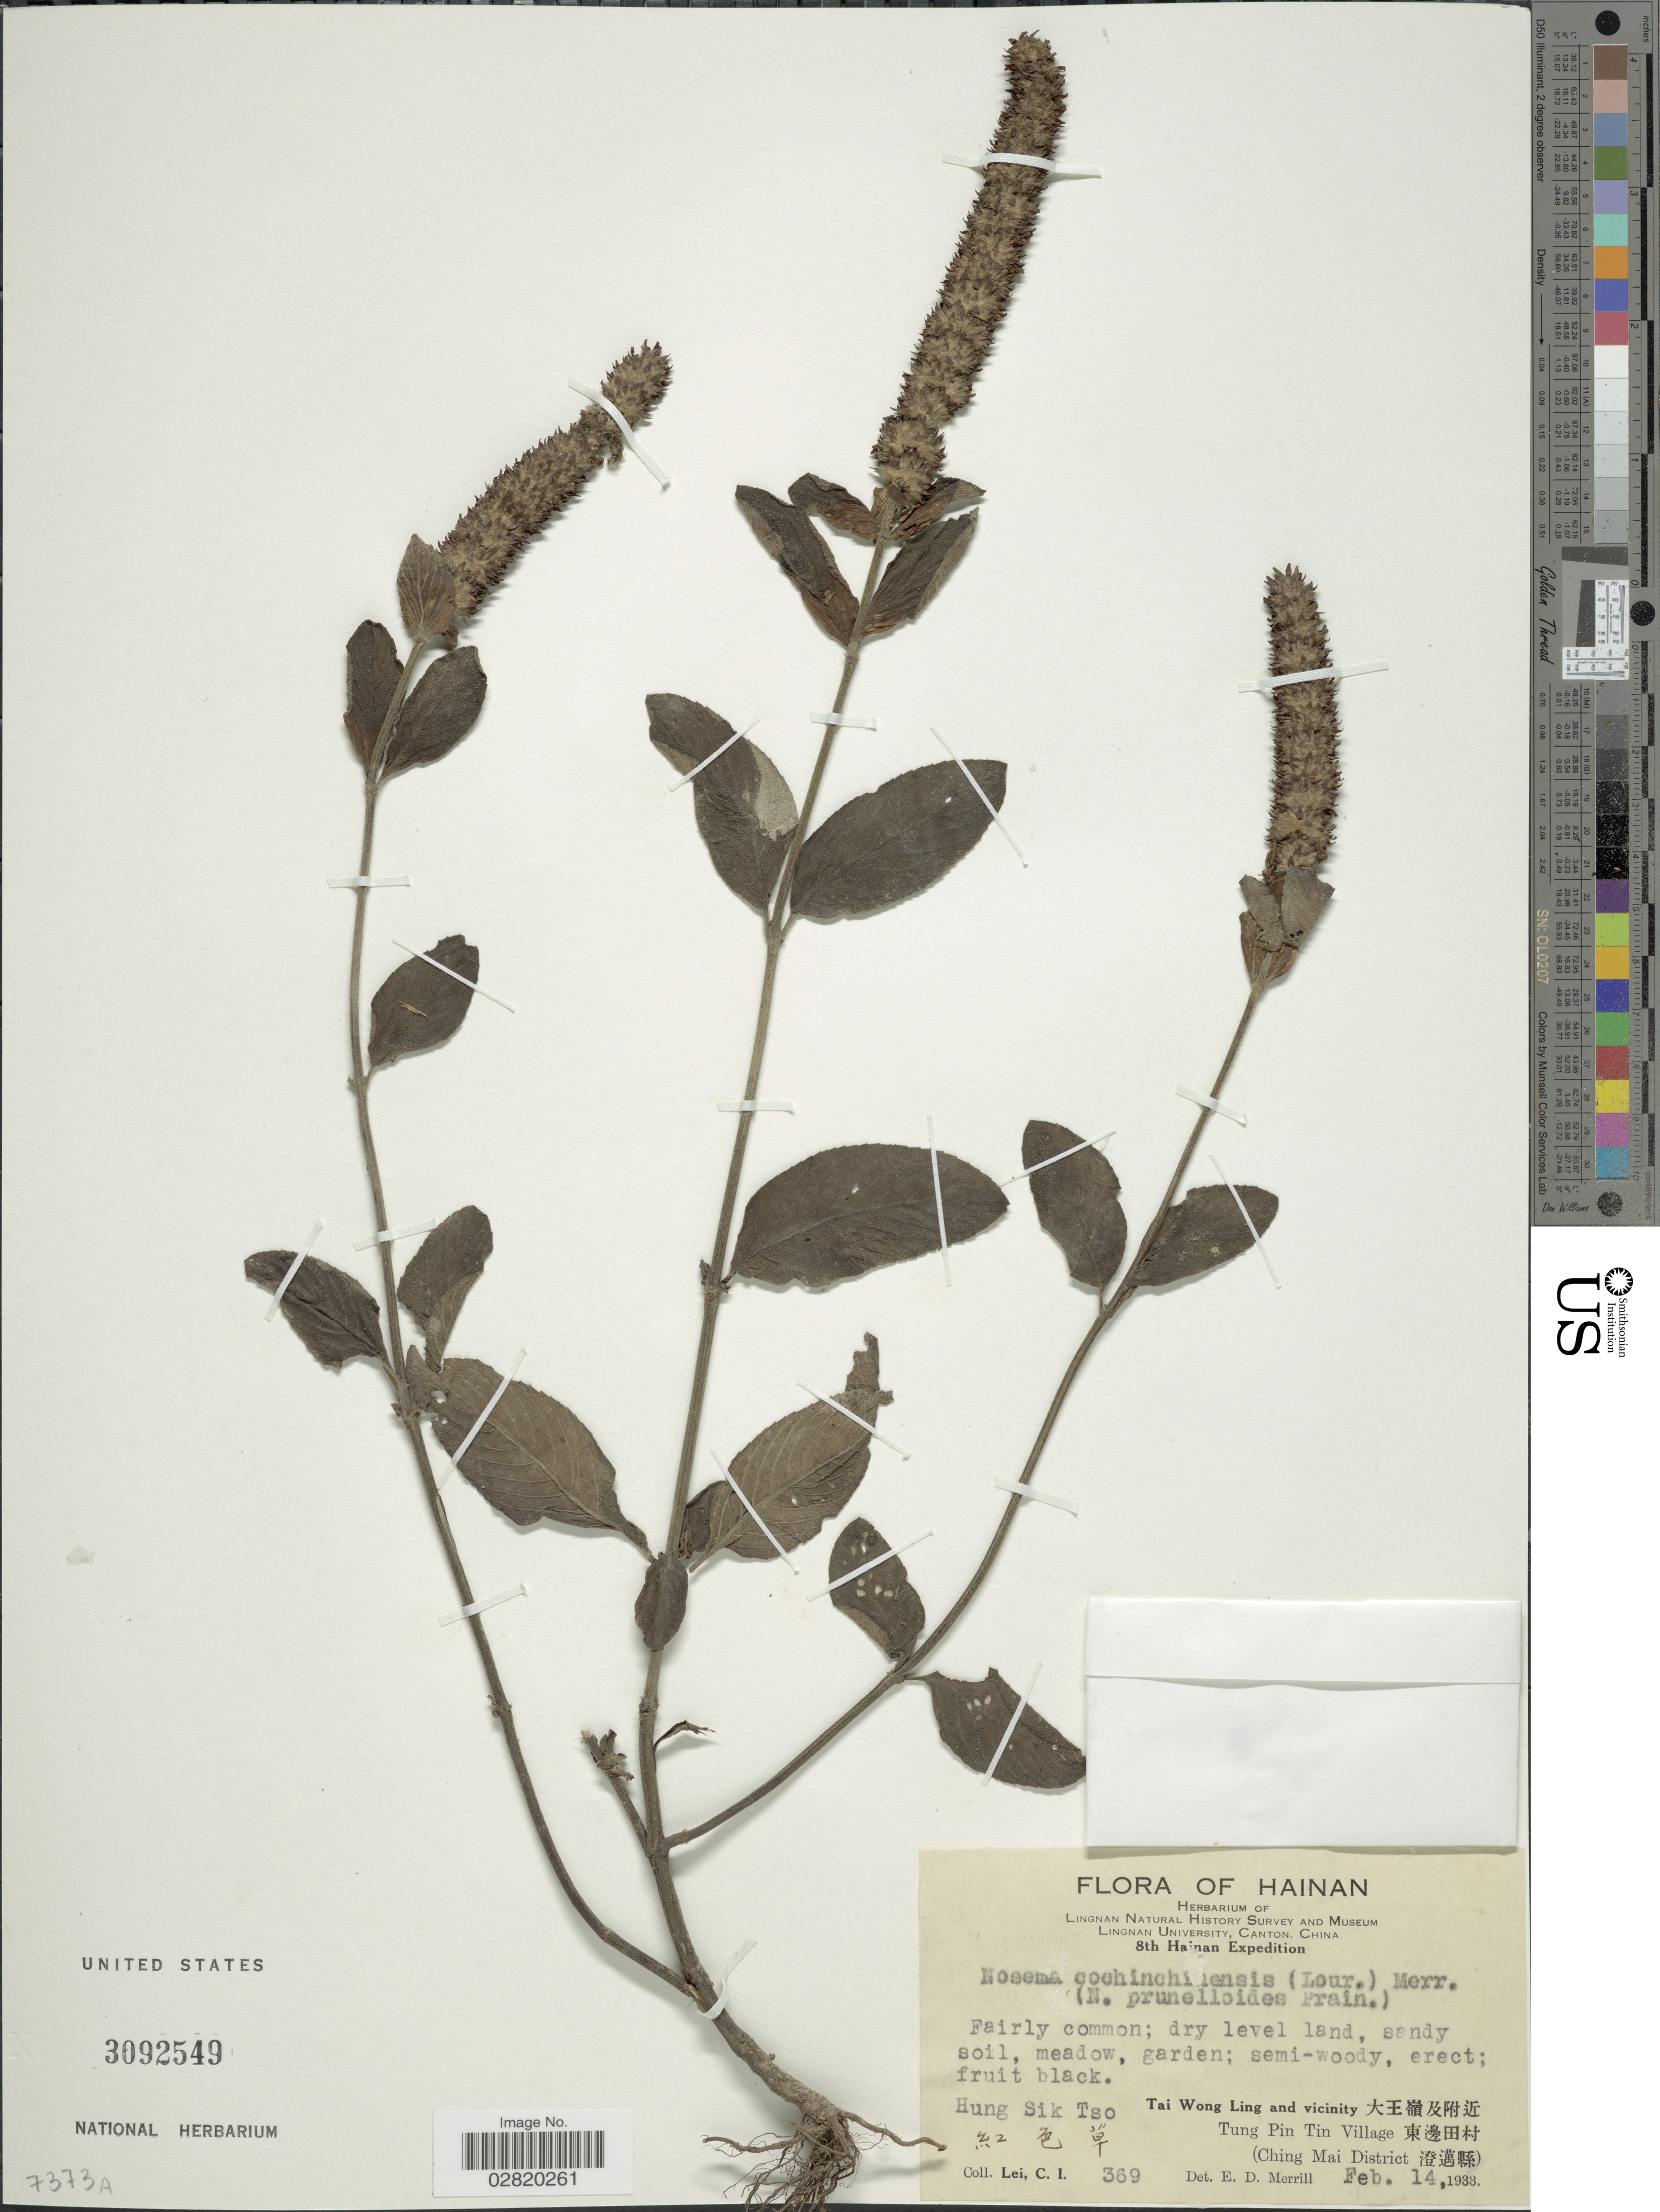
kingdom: Plantae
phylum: Tracheophyta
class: Magnoliopsida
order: Lamiales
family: Lamiaceae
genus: Nosema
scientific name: Nosema cochinchinensis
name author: (Lour.) Merr.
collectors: C. I. Lei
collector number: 369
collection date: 1933-02-14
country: China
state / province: Hainan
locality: Hung Sik Tso. Tai Wong Ling and vicinity. Tung Pin Tin Village (Ching Mai District).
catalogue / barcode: US 3092549